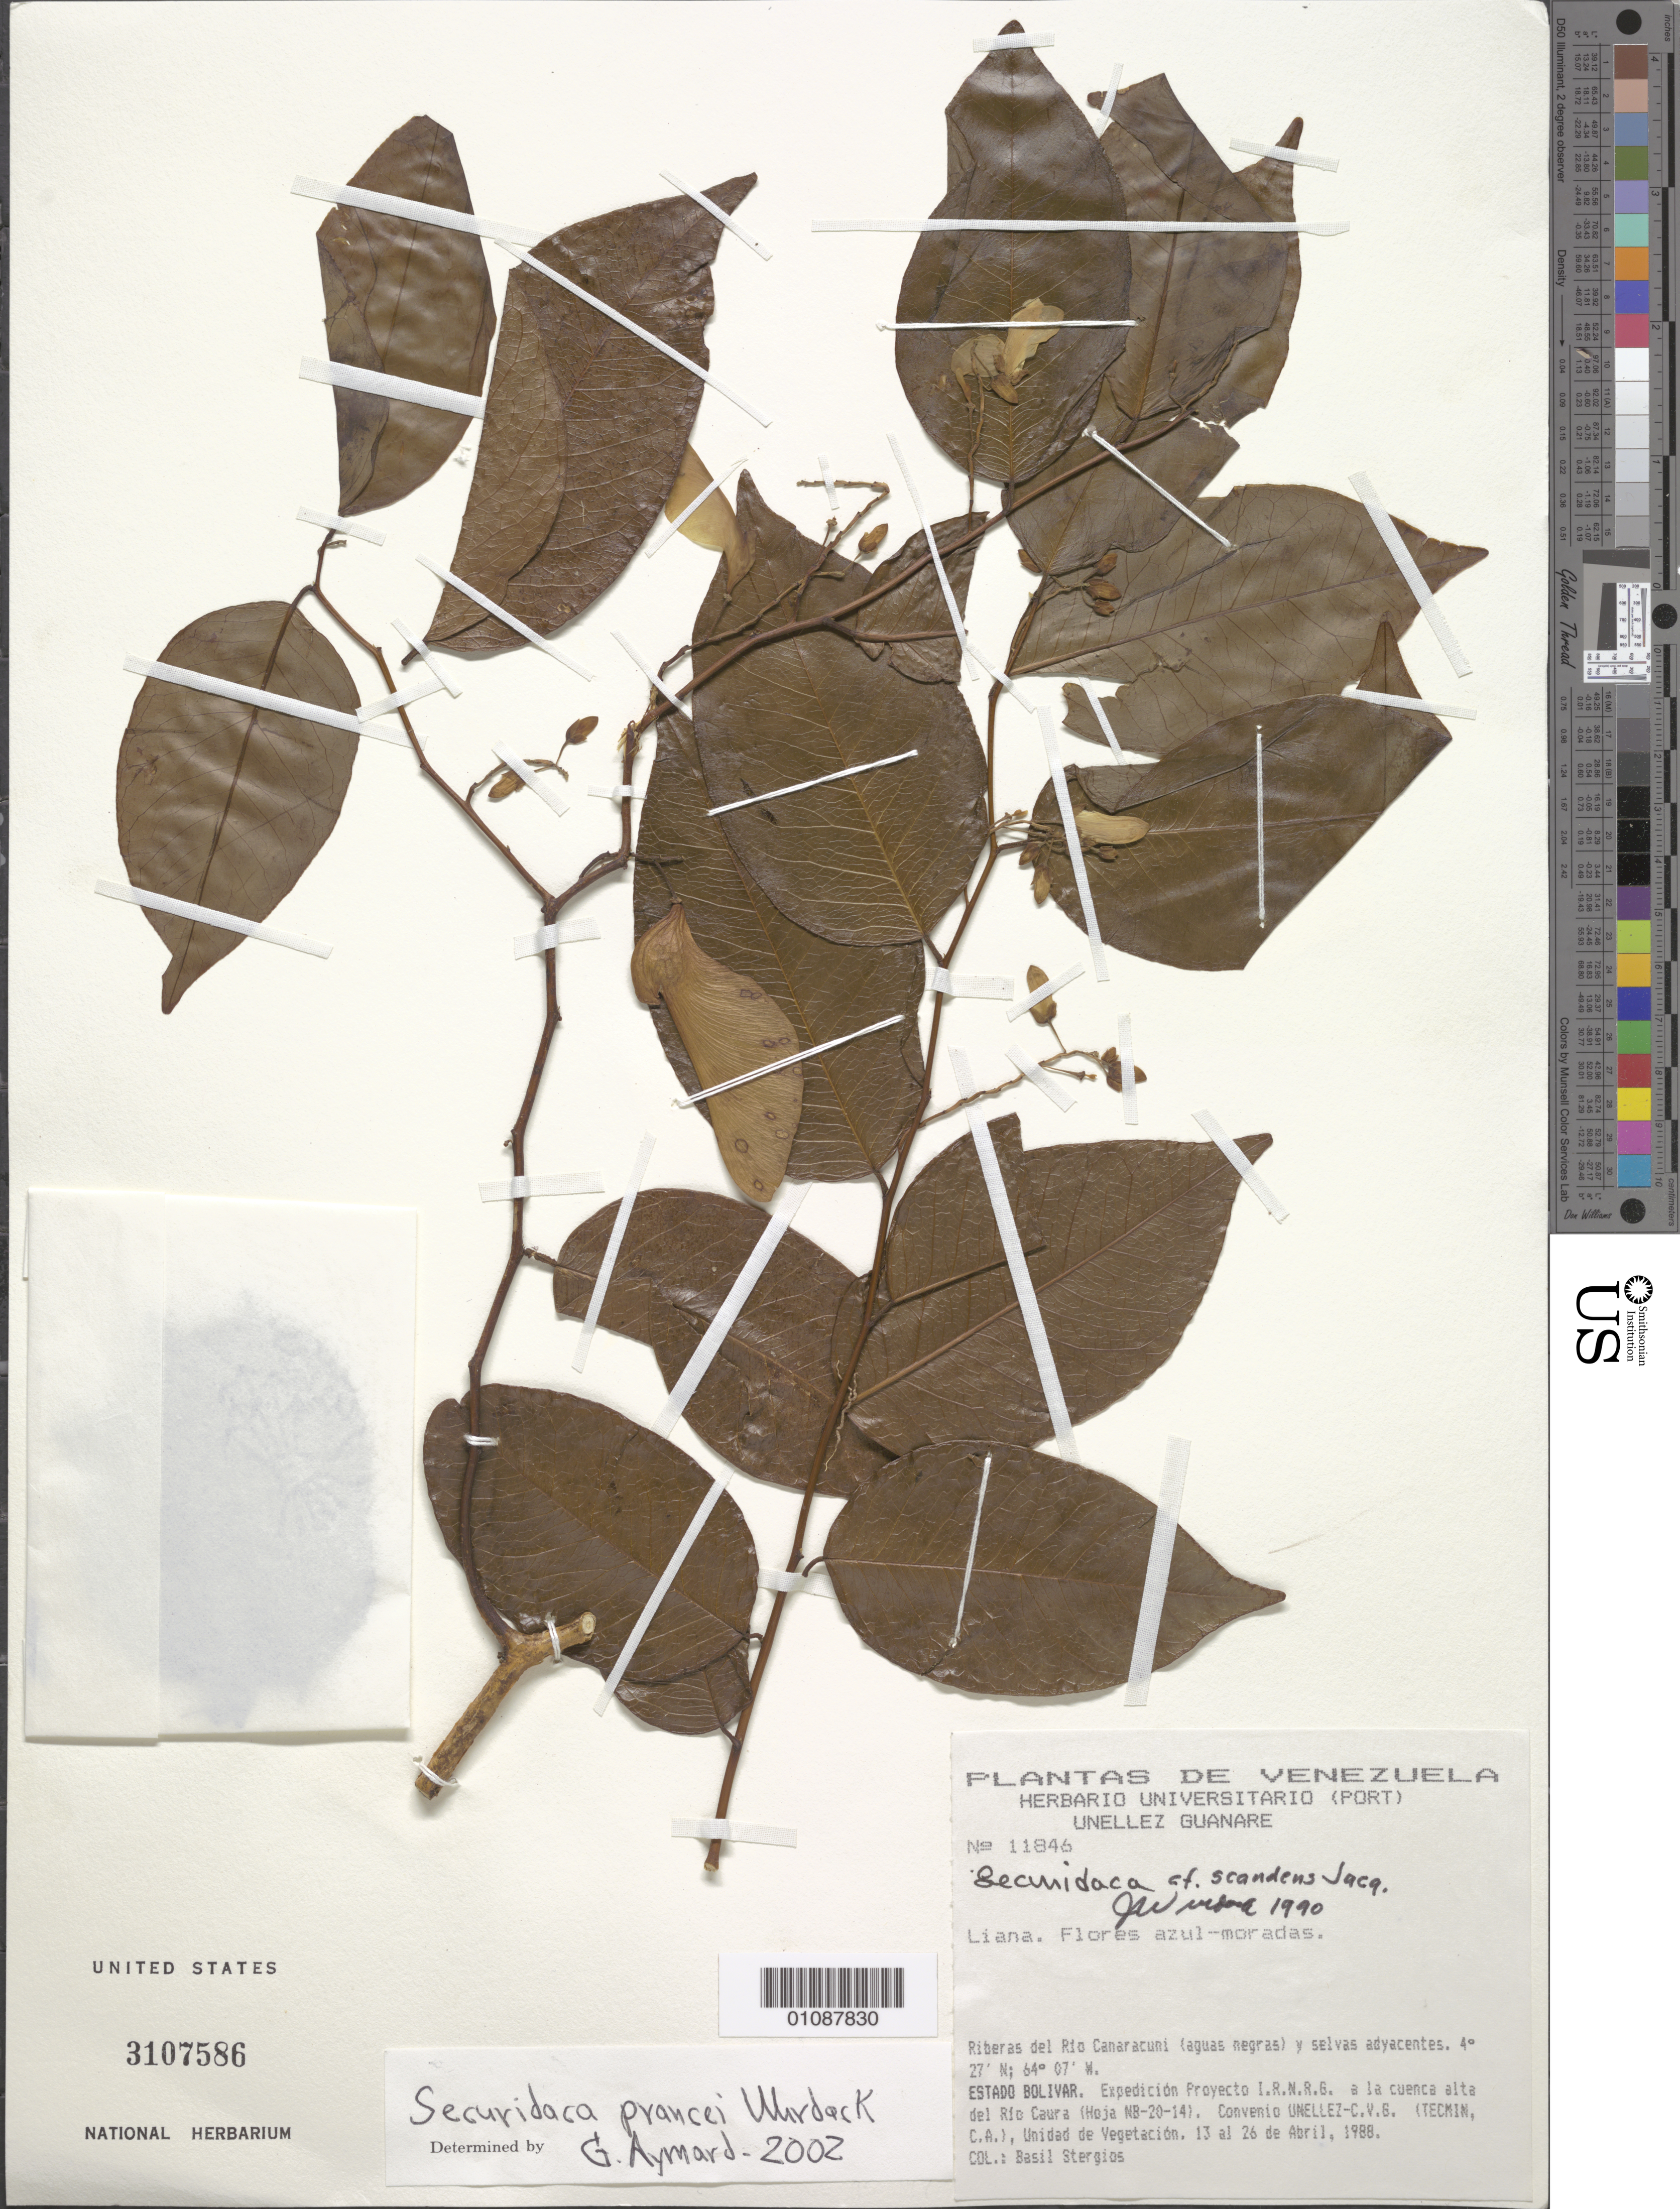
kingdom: Plantae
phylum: Tracheophyta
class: Magnoliopsida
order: Fabales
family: Polygalaceae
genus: Securidaca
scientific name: Securidaca prancei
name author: Wurdack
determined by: Aymard C., G. A., (PORT), Univ. Nac. Exp. de los Llanos Ezequiel Zamora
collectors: B. G. Stergios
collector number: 11846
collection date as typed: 13-Apr-88 to 26-Apr-88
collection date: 1988-04-13/1988-04-26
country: Venezuela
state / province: Bolívar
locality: Río Canaracuni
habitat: Riberas del río (aguas negras) y selvas adyacentes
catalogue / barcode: US 3107586